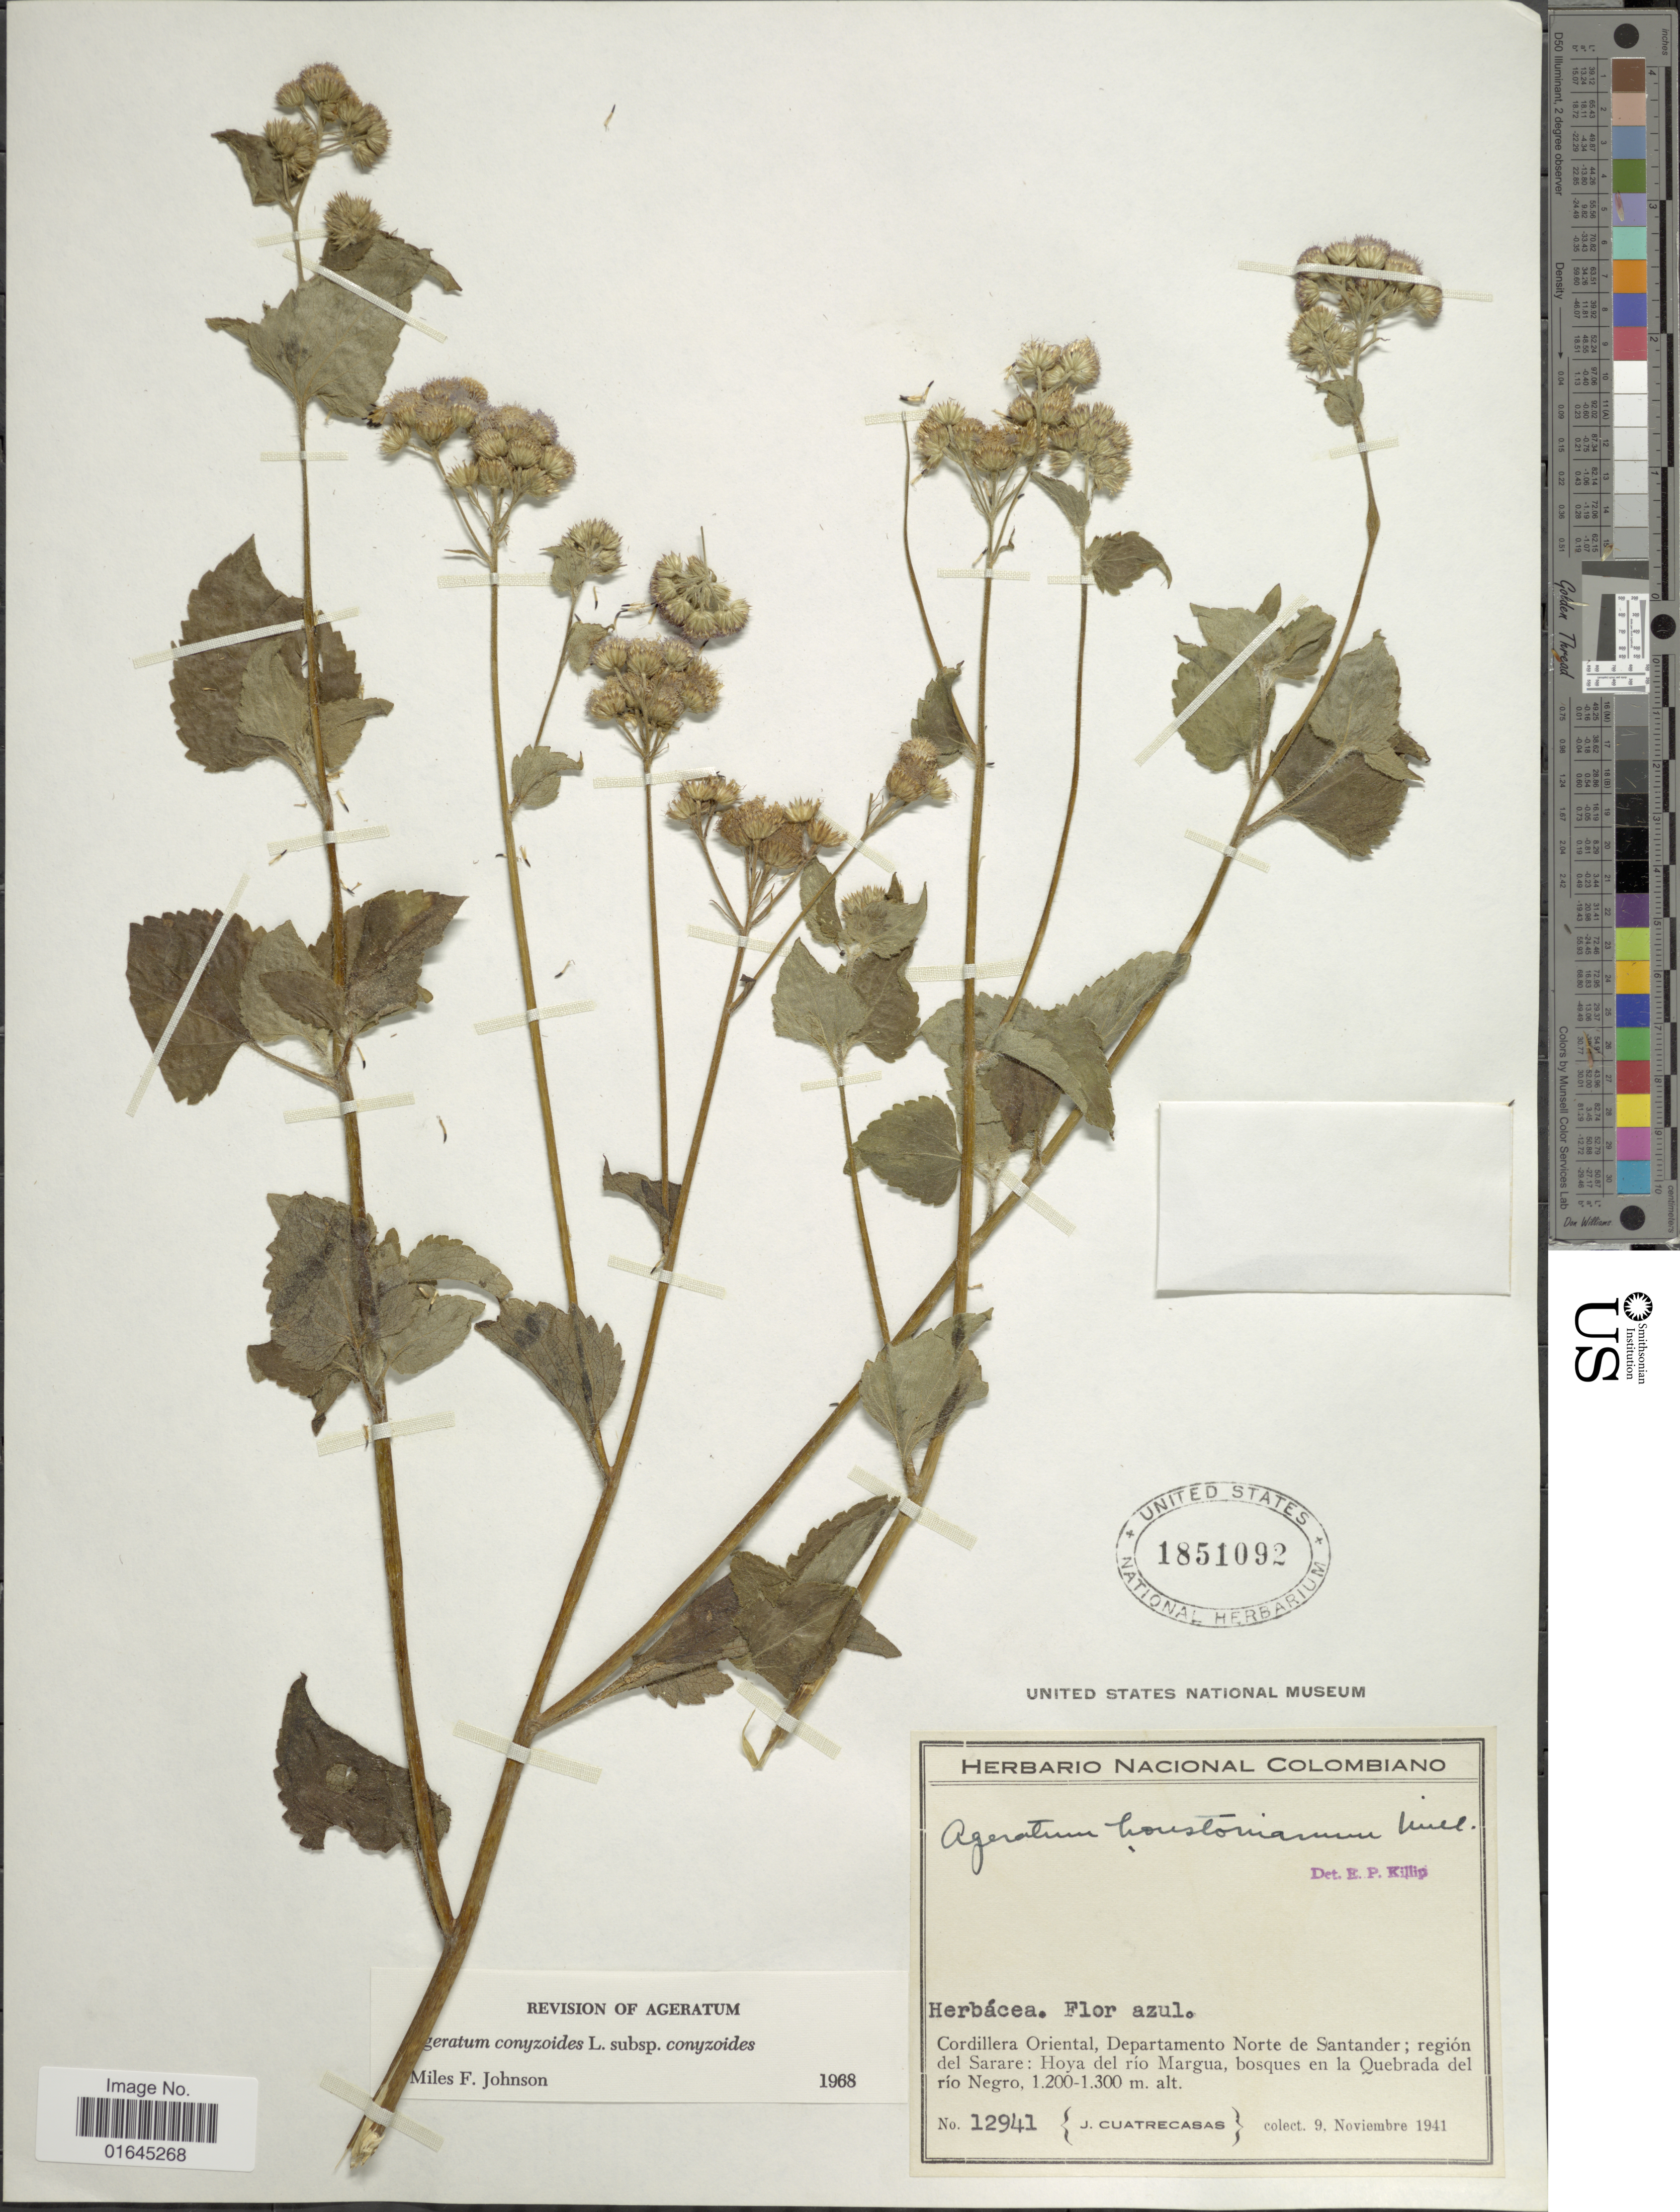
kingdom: Plantae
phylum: Tracheophyta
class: Magnoliopsida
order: Asterales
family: Asteraceae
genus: Ageratum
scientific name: Ageratum conyzoides subsp. conyzoides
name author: L.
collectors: J. Cuatrecasas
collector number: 12941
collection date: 1941-11-09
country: Colombia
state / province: Norte de Santander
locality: Cordillera Oriental, Departamento Norte de Santander; region del Sarare: Hoya del río Margua, bosques en la Quebrada del río Negro.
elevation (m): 1200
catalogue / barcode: US 1851092